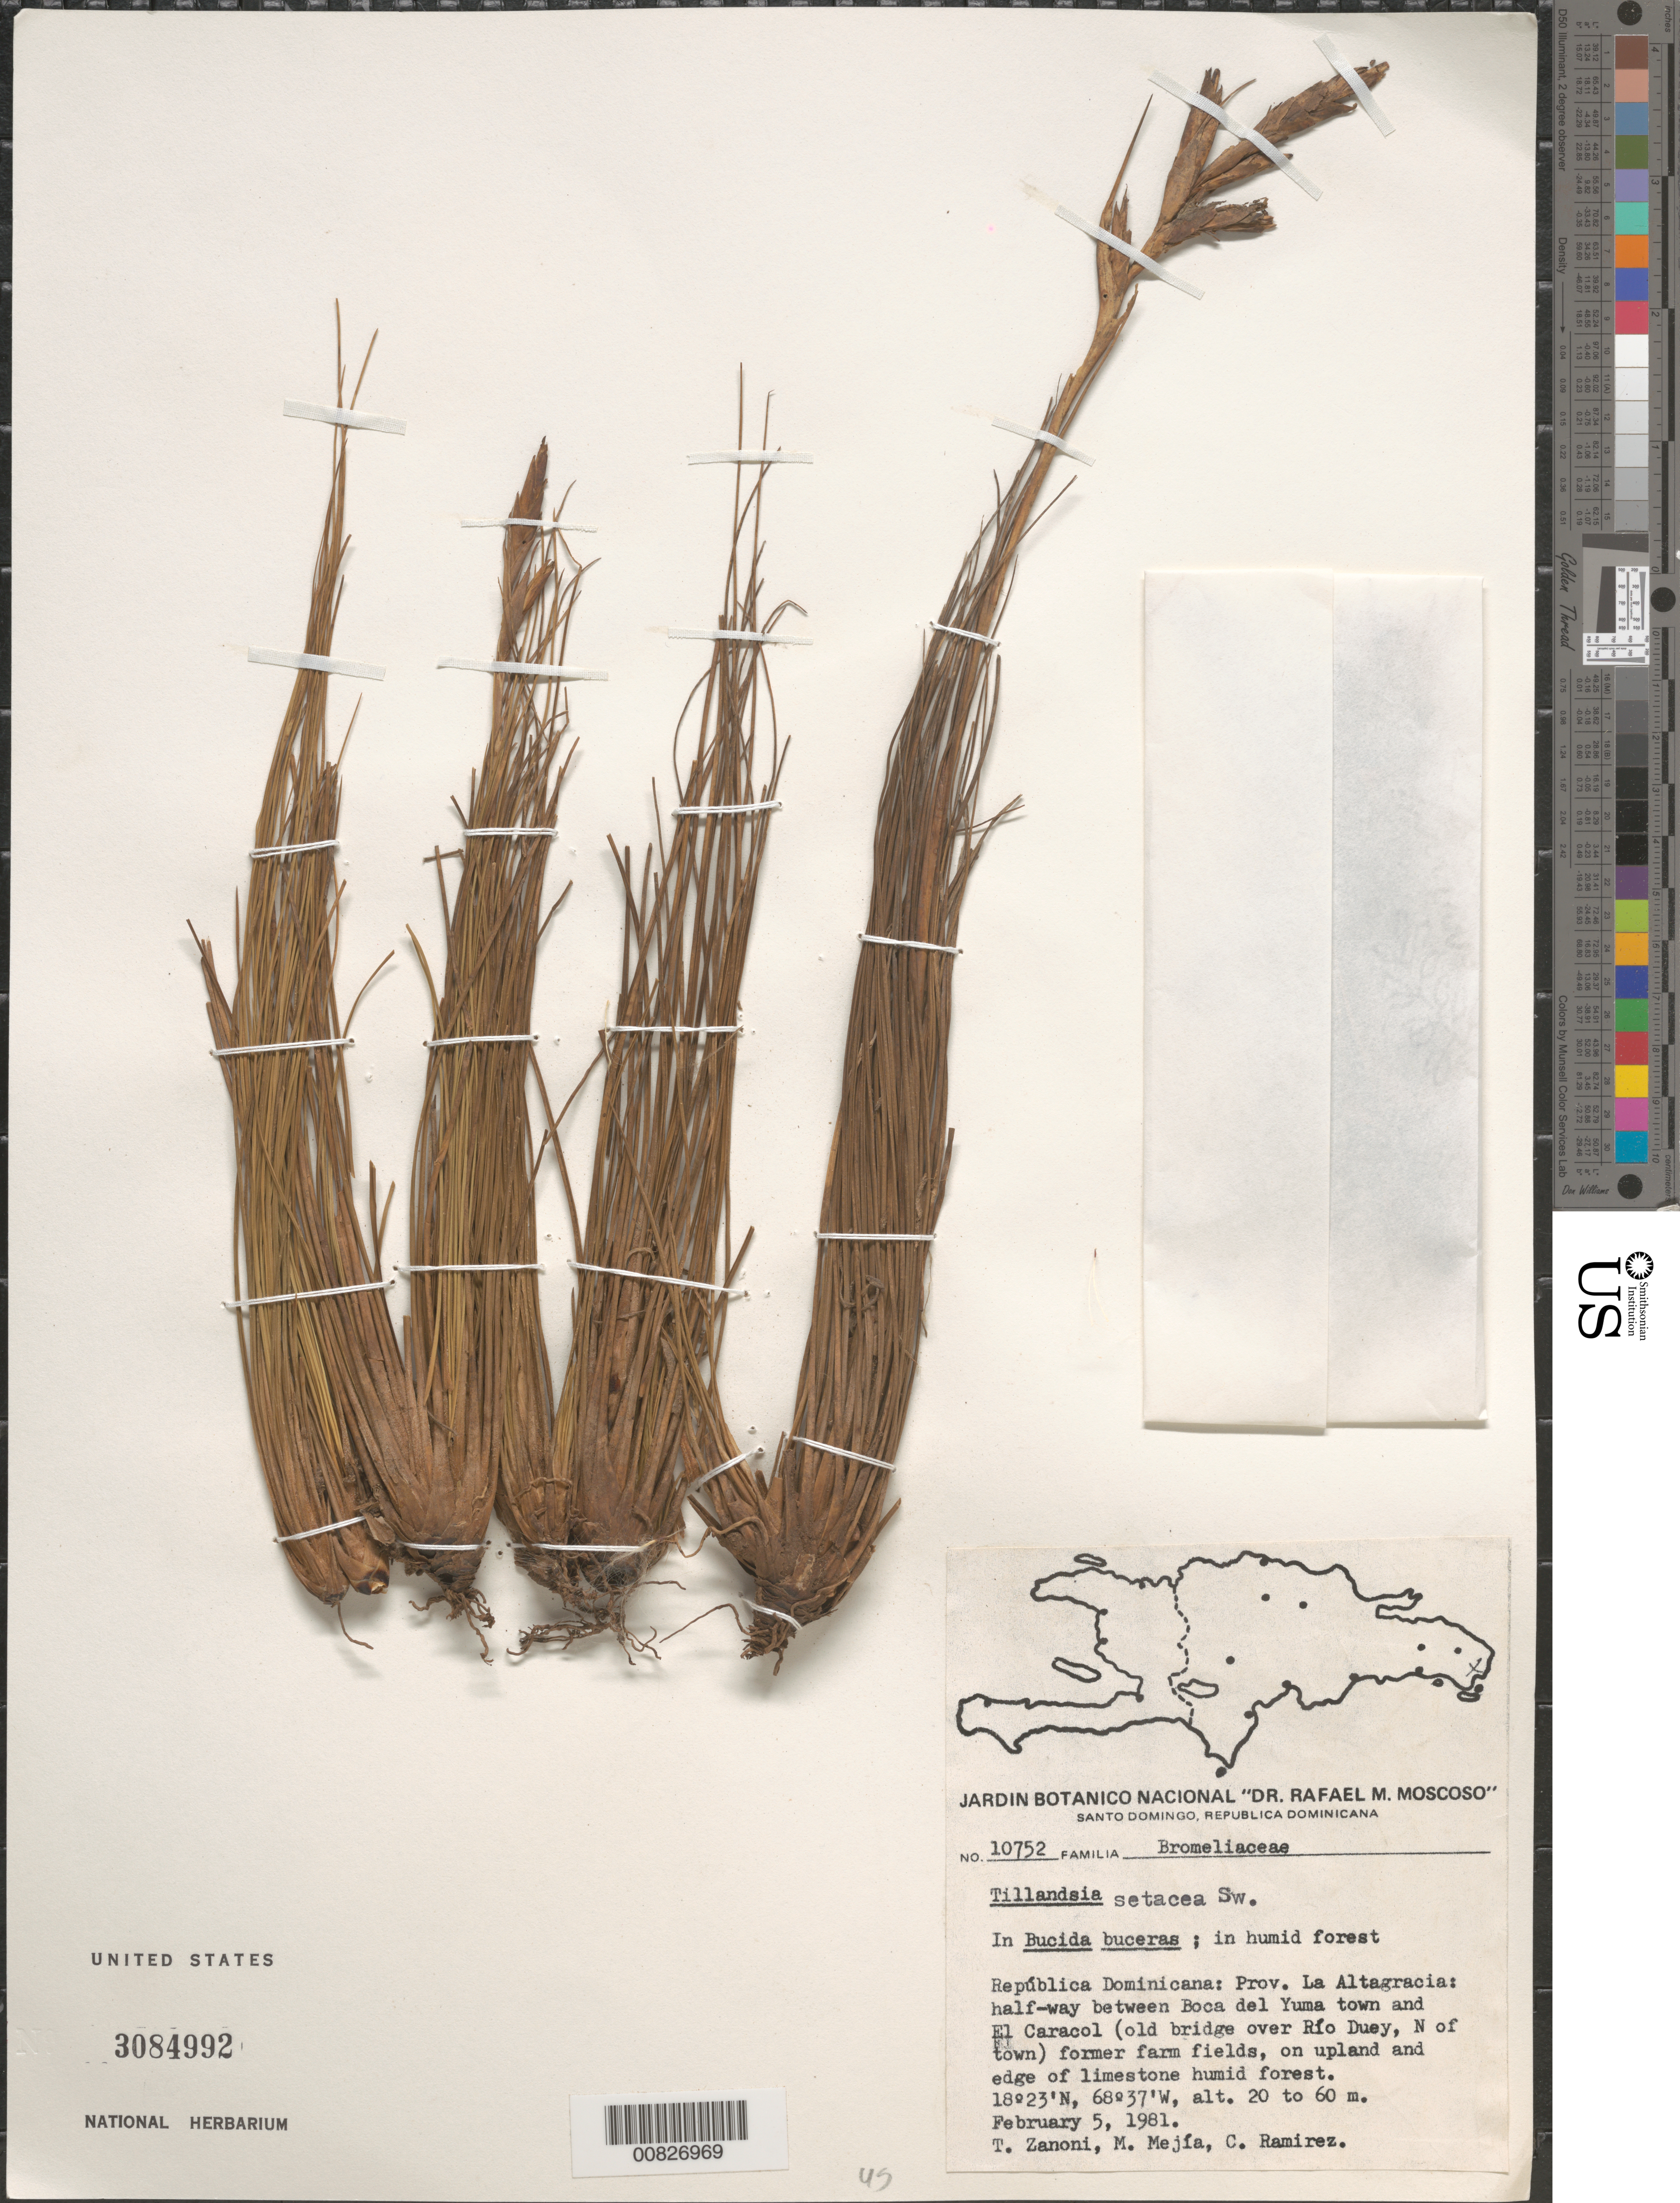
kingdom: Plantae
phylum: Tracheophyta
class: Liliopsida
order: Poales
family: Bromeliaceae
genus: Tillandsia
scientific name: Tillandsia setacea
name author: Sw.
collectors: T. A. Zanoni, M. Mejia & C. Ramirez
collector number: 10752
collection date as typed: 05 Feb 1981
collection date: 1981-02-05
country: Dominican Republic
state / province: La Altagracia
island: Hispaniola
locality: Half-way between Boca del Yuma town and El Caracol (old bridge over río Duey, N of town).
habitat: In Bucida buceras; in humid forest. On upland and edge of limestone humid forest.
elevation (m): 20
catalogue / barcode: US 3084992